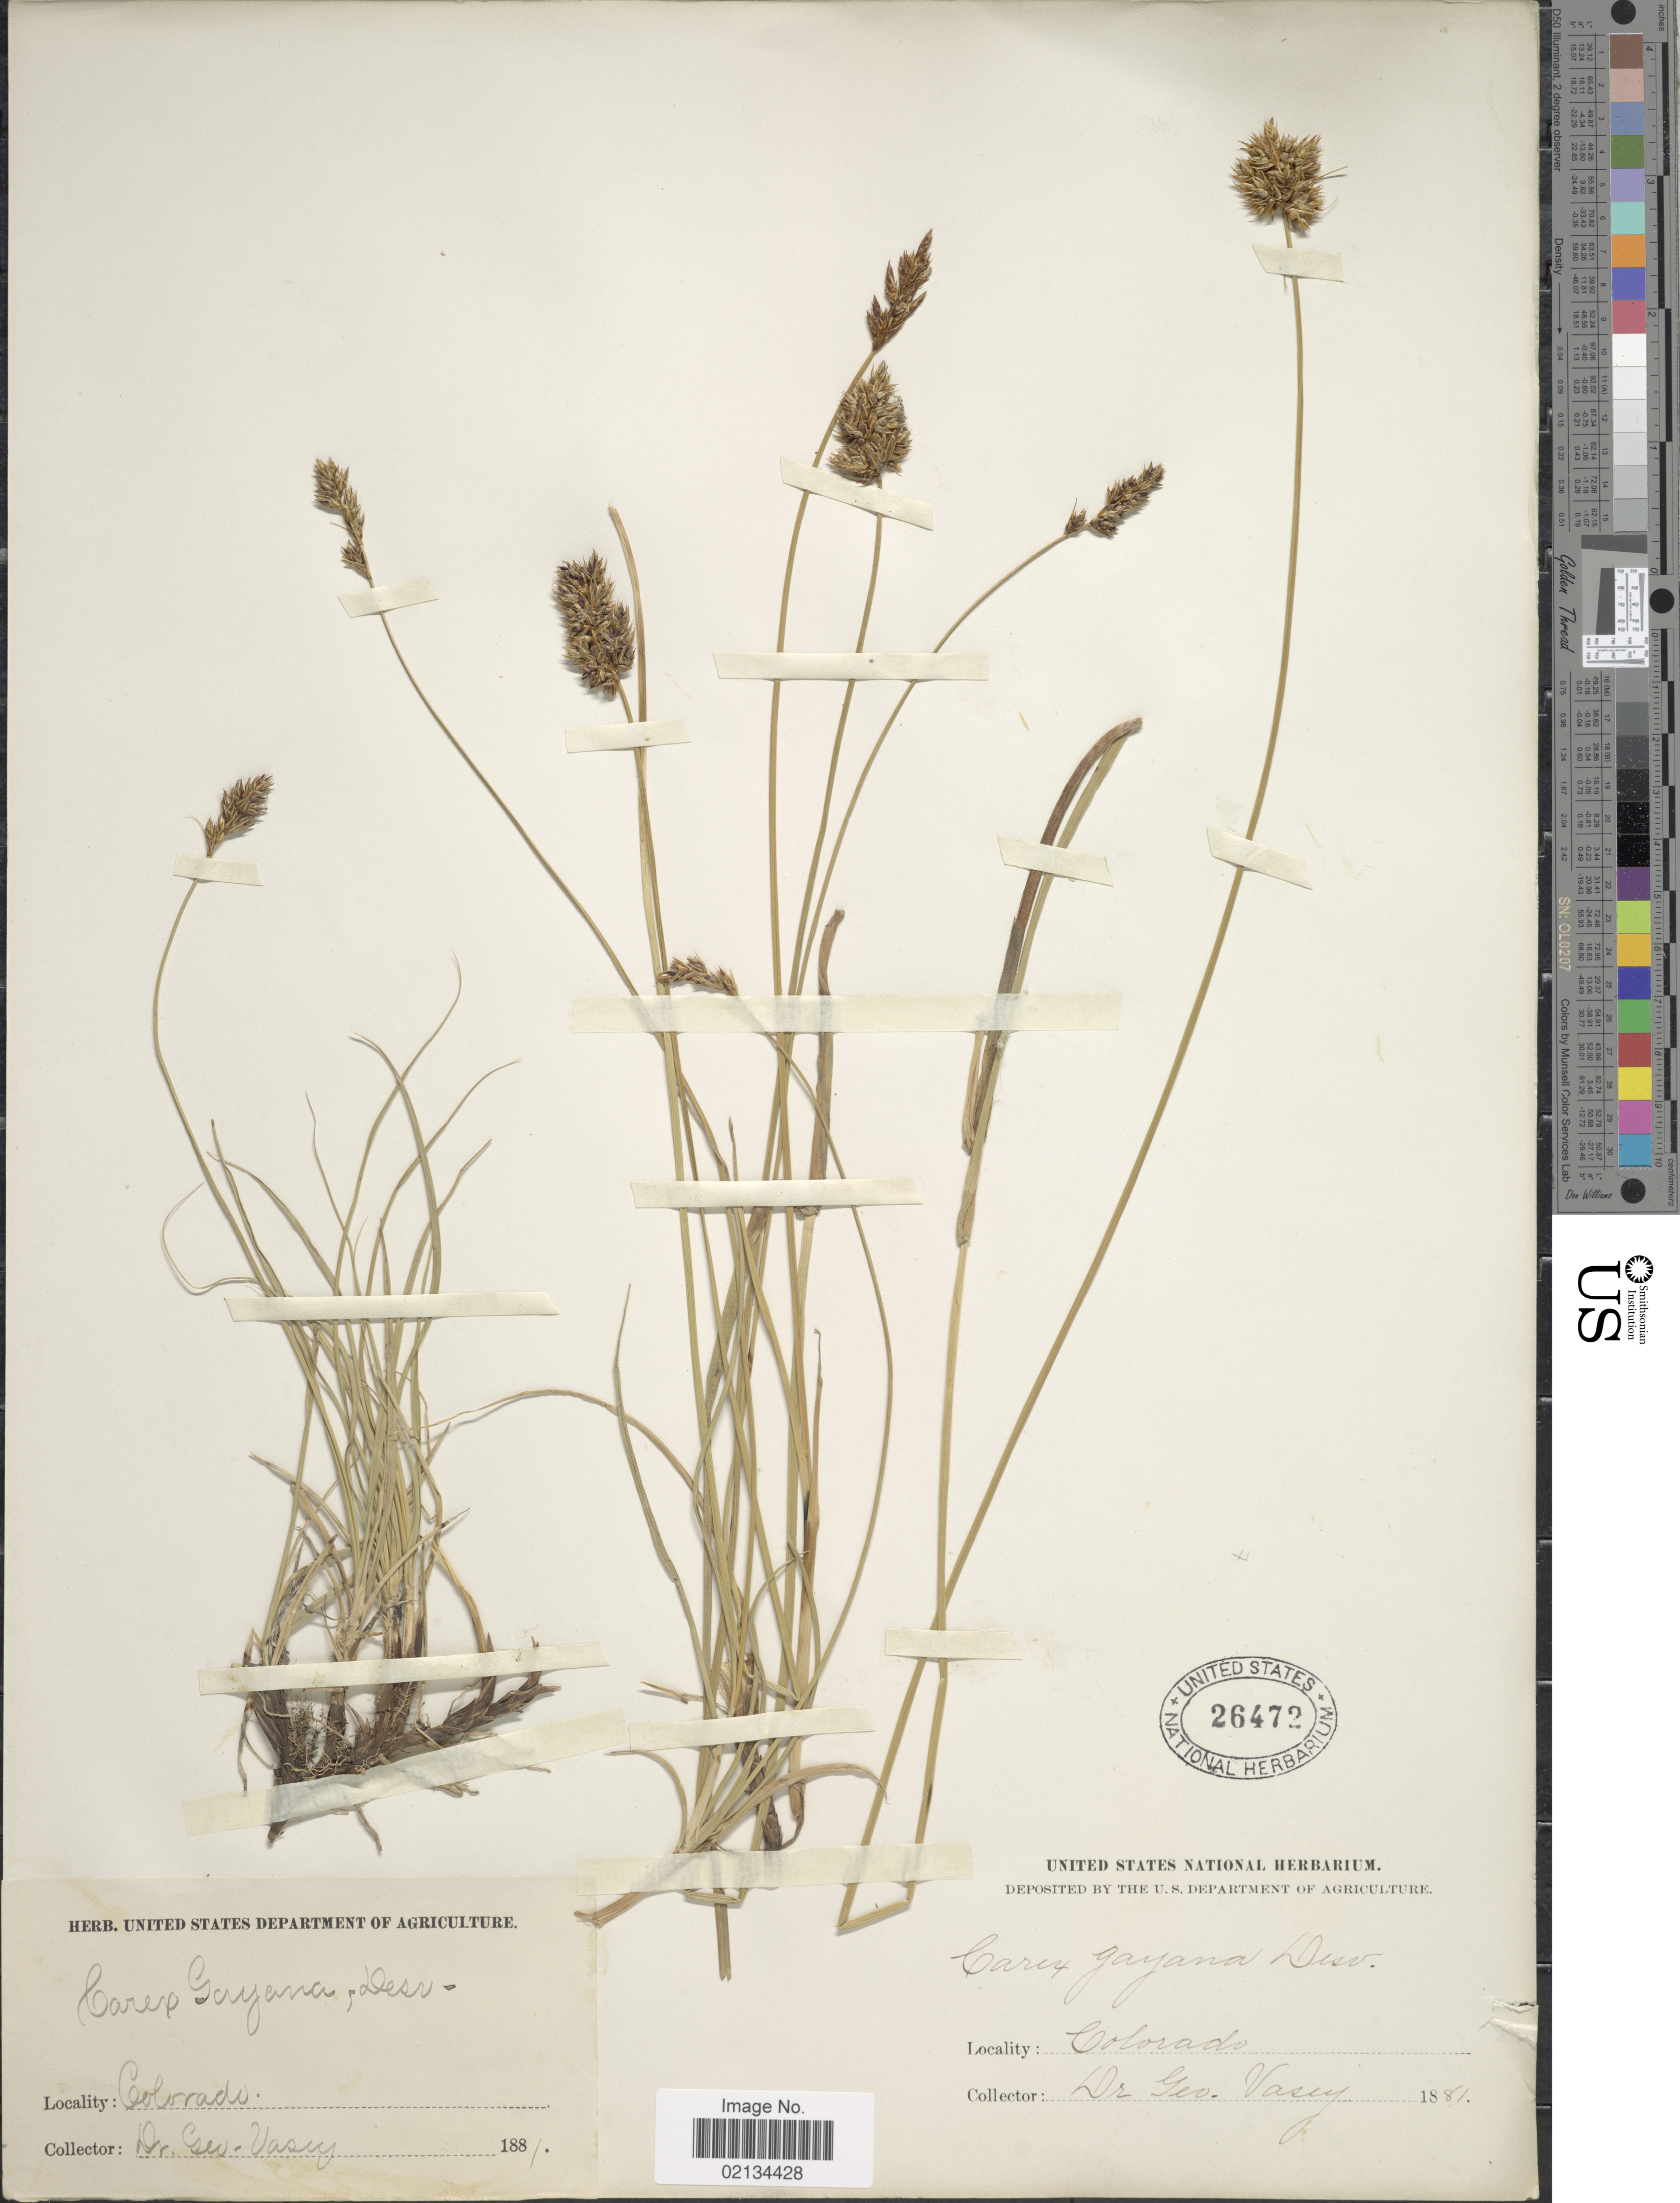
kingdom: Plantae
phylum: Tracheophyta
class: Liliopsida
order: Poales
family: Cyperaceae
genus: Carex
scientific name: Carex simulata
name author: Mack.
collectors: G. Vasey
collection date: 1881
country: United States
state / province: Colorado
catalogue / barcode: US 26472